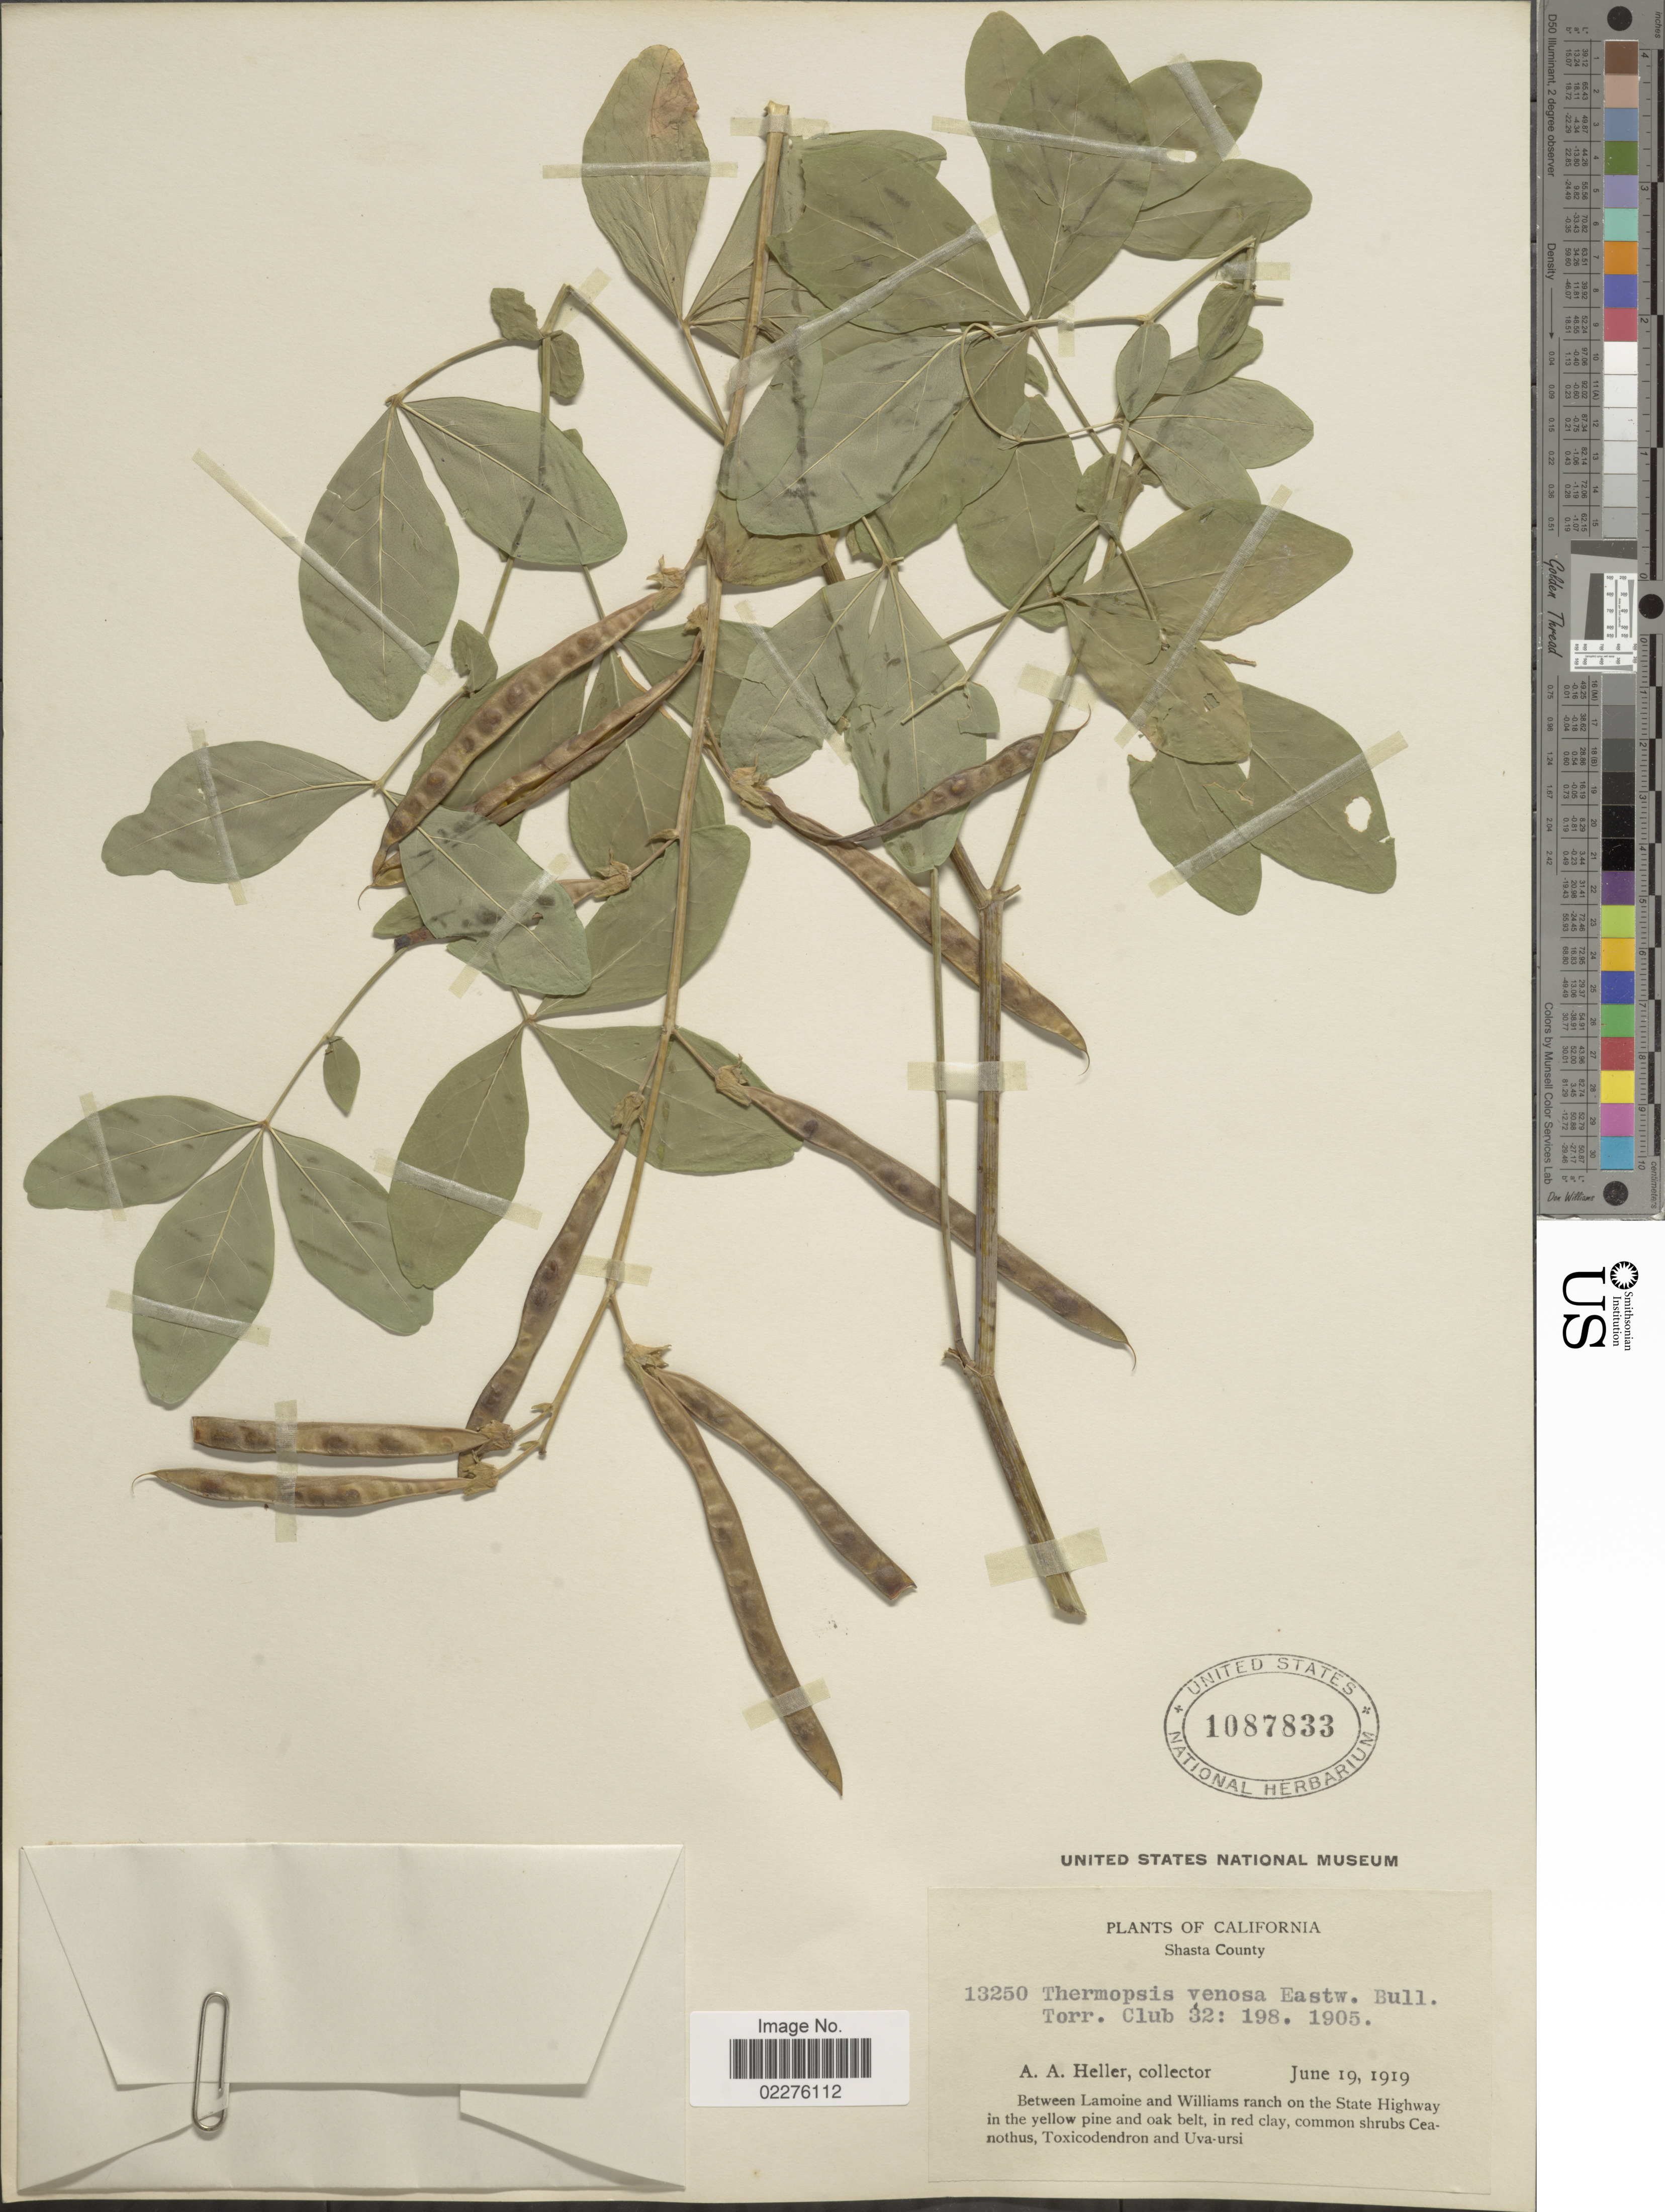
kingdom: Plantae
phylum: Tracheophyta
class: Magnoliopsida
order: Fabales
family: Fabaceae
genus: Thermopsis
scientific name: Thermopsis gracilis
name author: Howell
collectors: A. A. Heller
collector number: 13250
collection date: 1919-06-19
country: United States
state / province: California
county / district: Shasta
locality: Shasta County, Between Lamoine and Williams ranch on the State Highway in the Yellow pine and oak beltm in red clay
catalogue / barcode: US 1087833